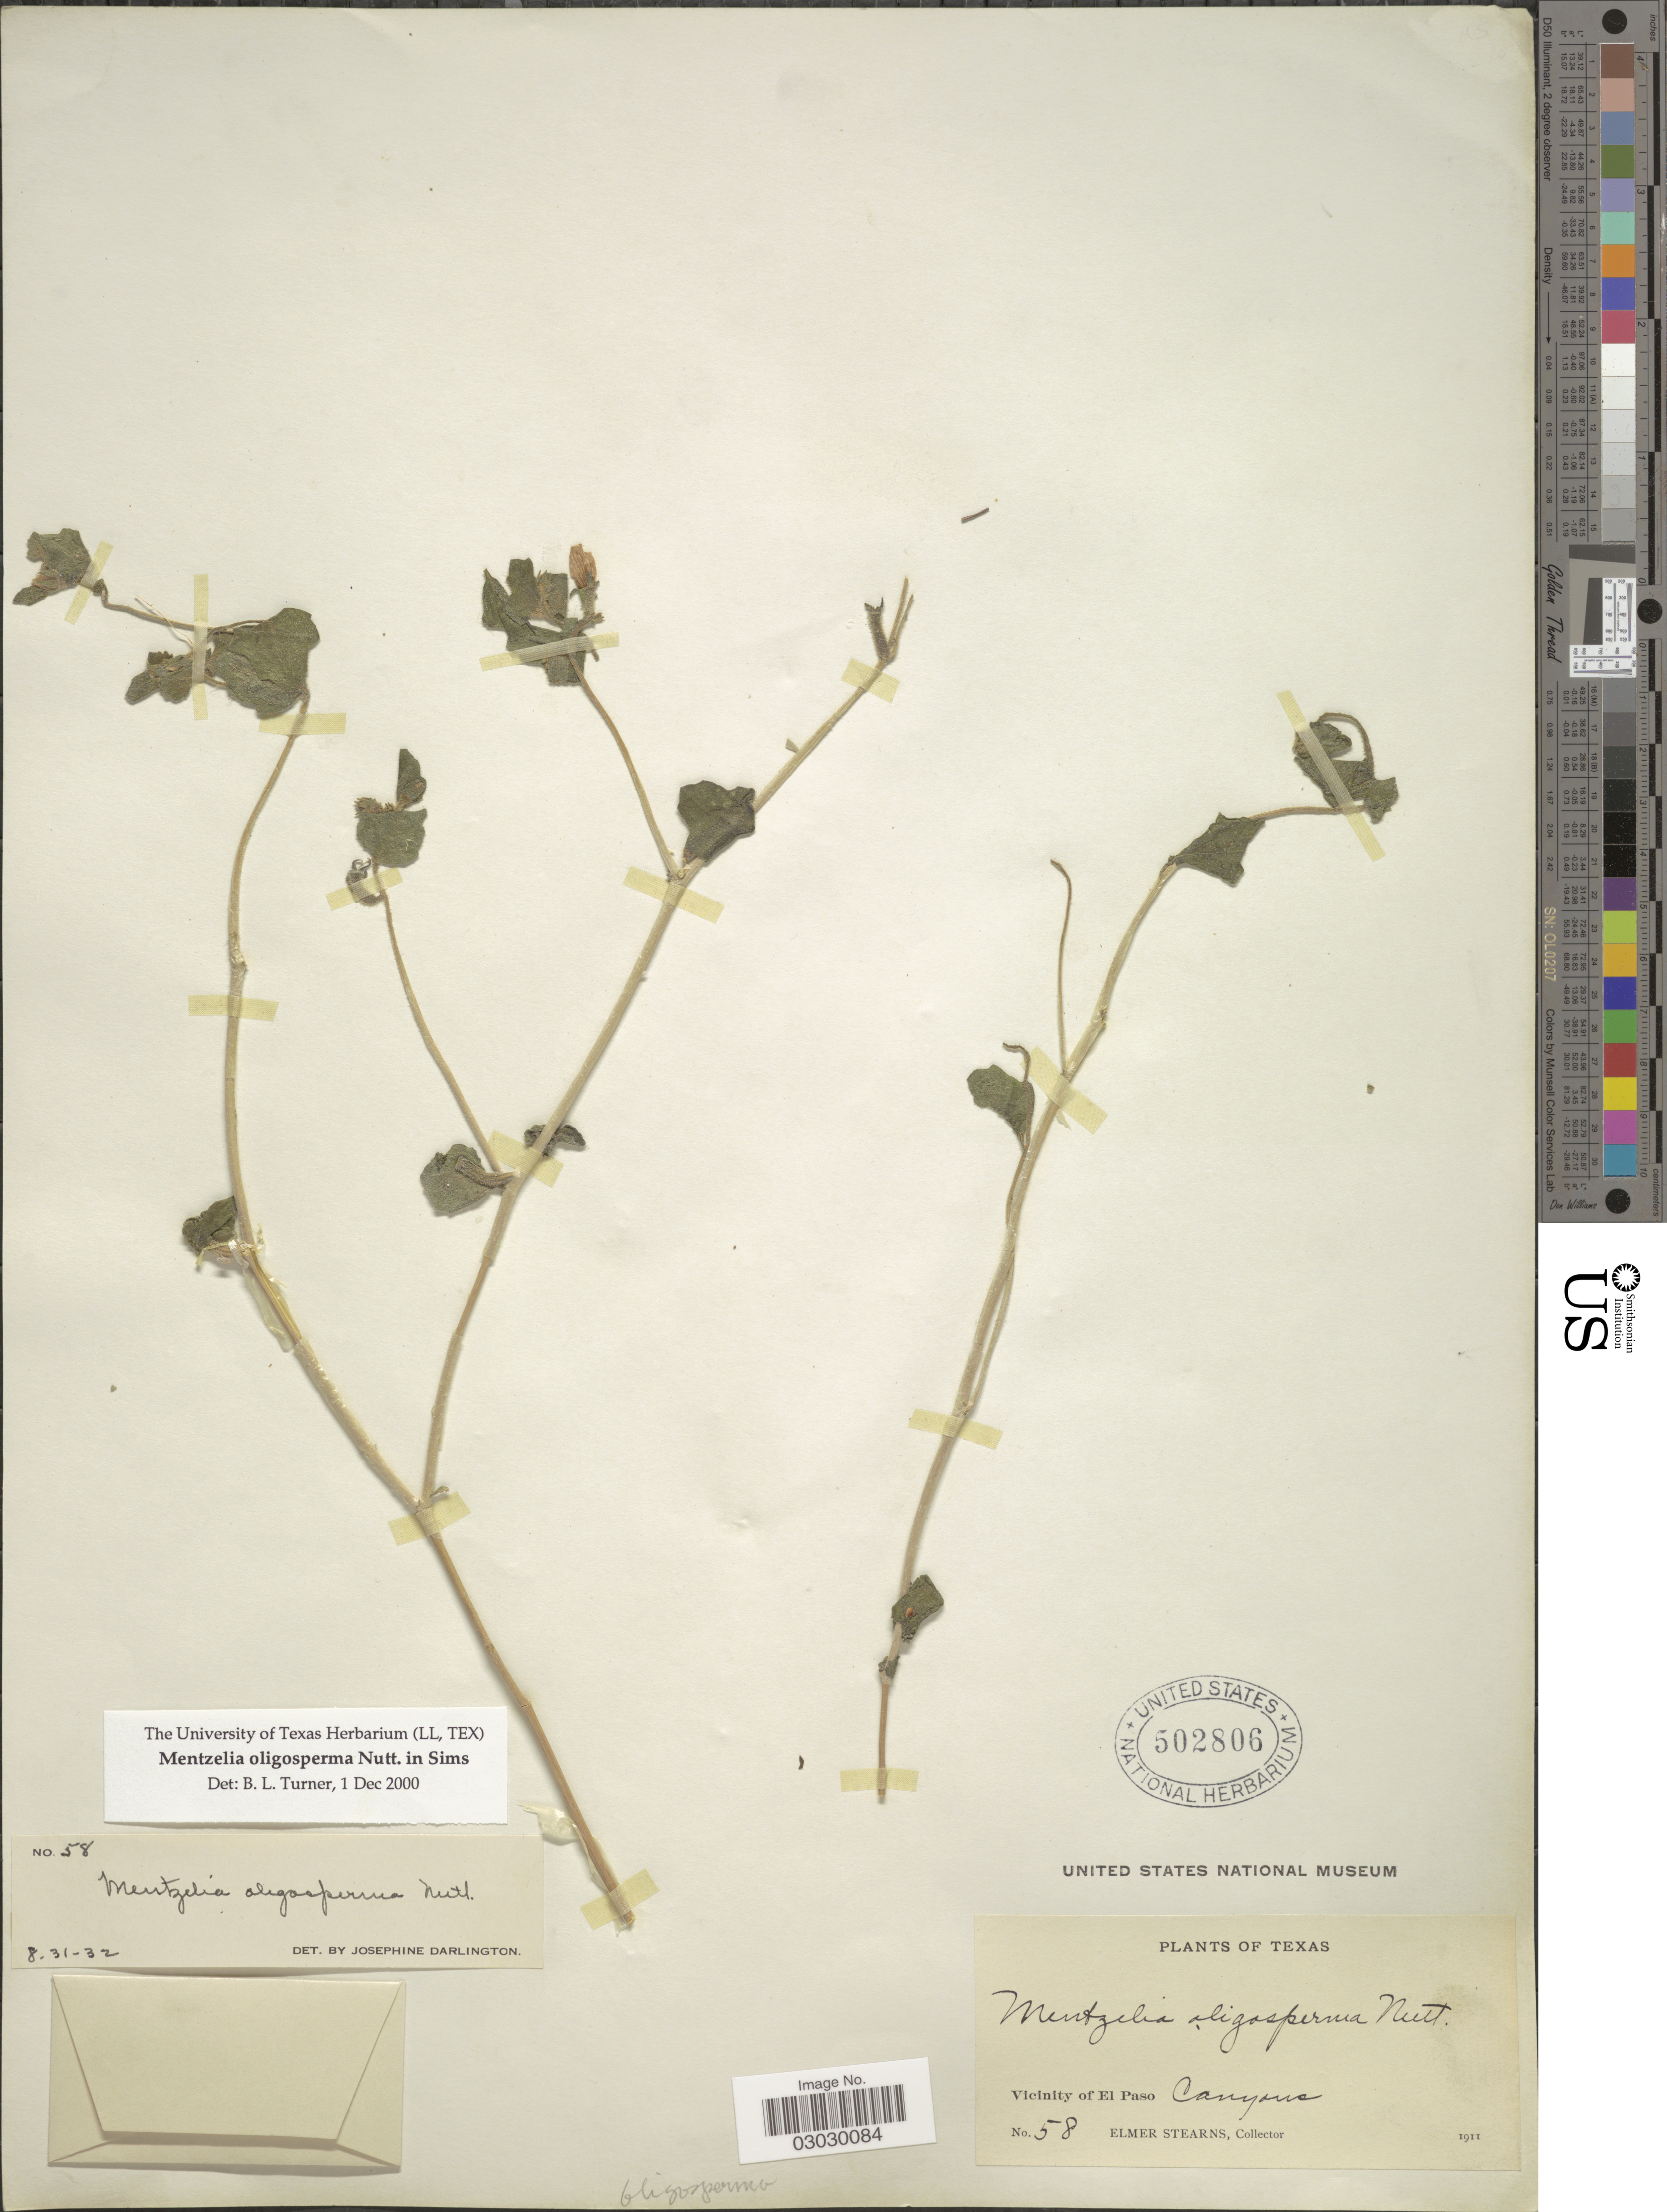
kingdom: Plantae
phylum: Tracheophyta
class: Magnoliopsida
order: Cornales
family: Loasaceae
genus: Mentzelia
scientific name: Mentzelia oligosperma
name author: Nutt. ex Sims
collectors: E. Stearns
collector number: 58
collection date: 1911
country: United States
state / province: Texas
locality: Vicinity of El Paso. Canyons.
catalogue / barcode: US 502806